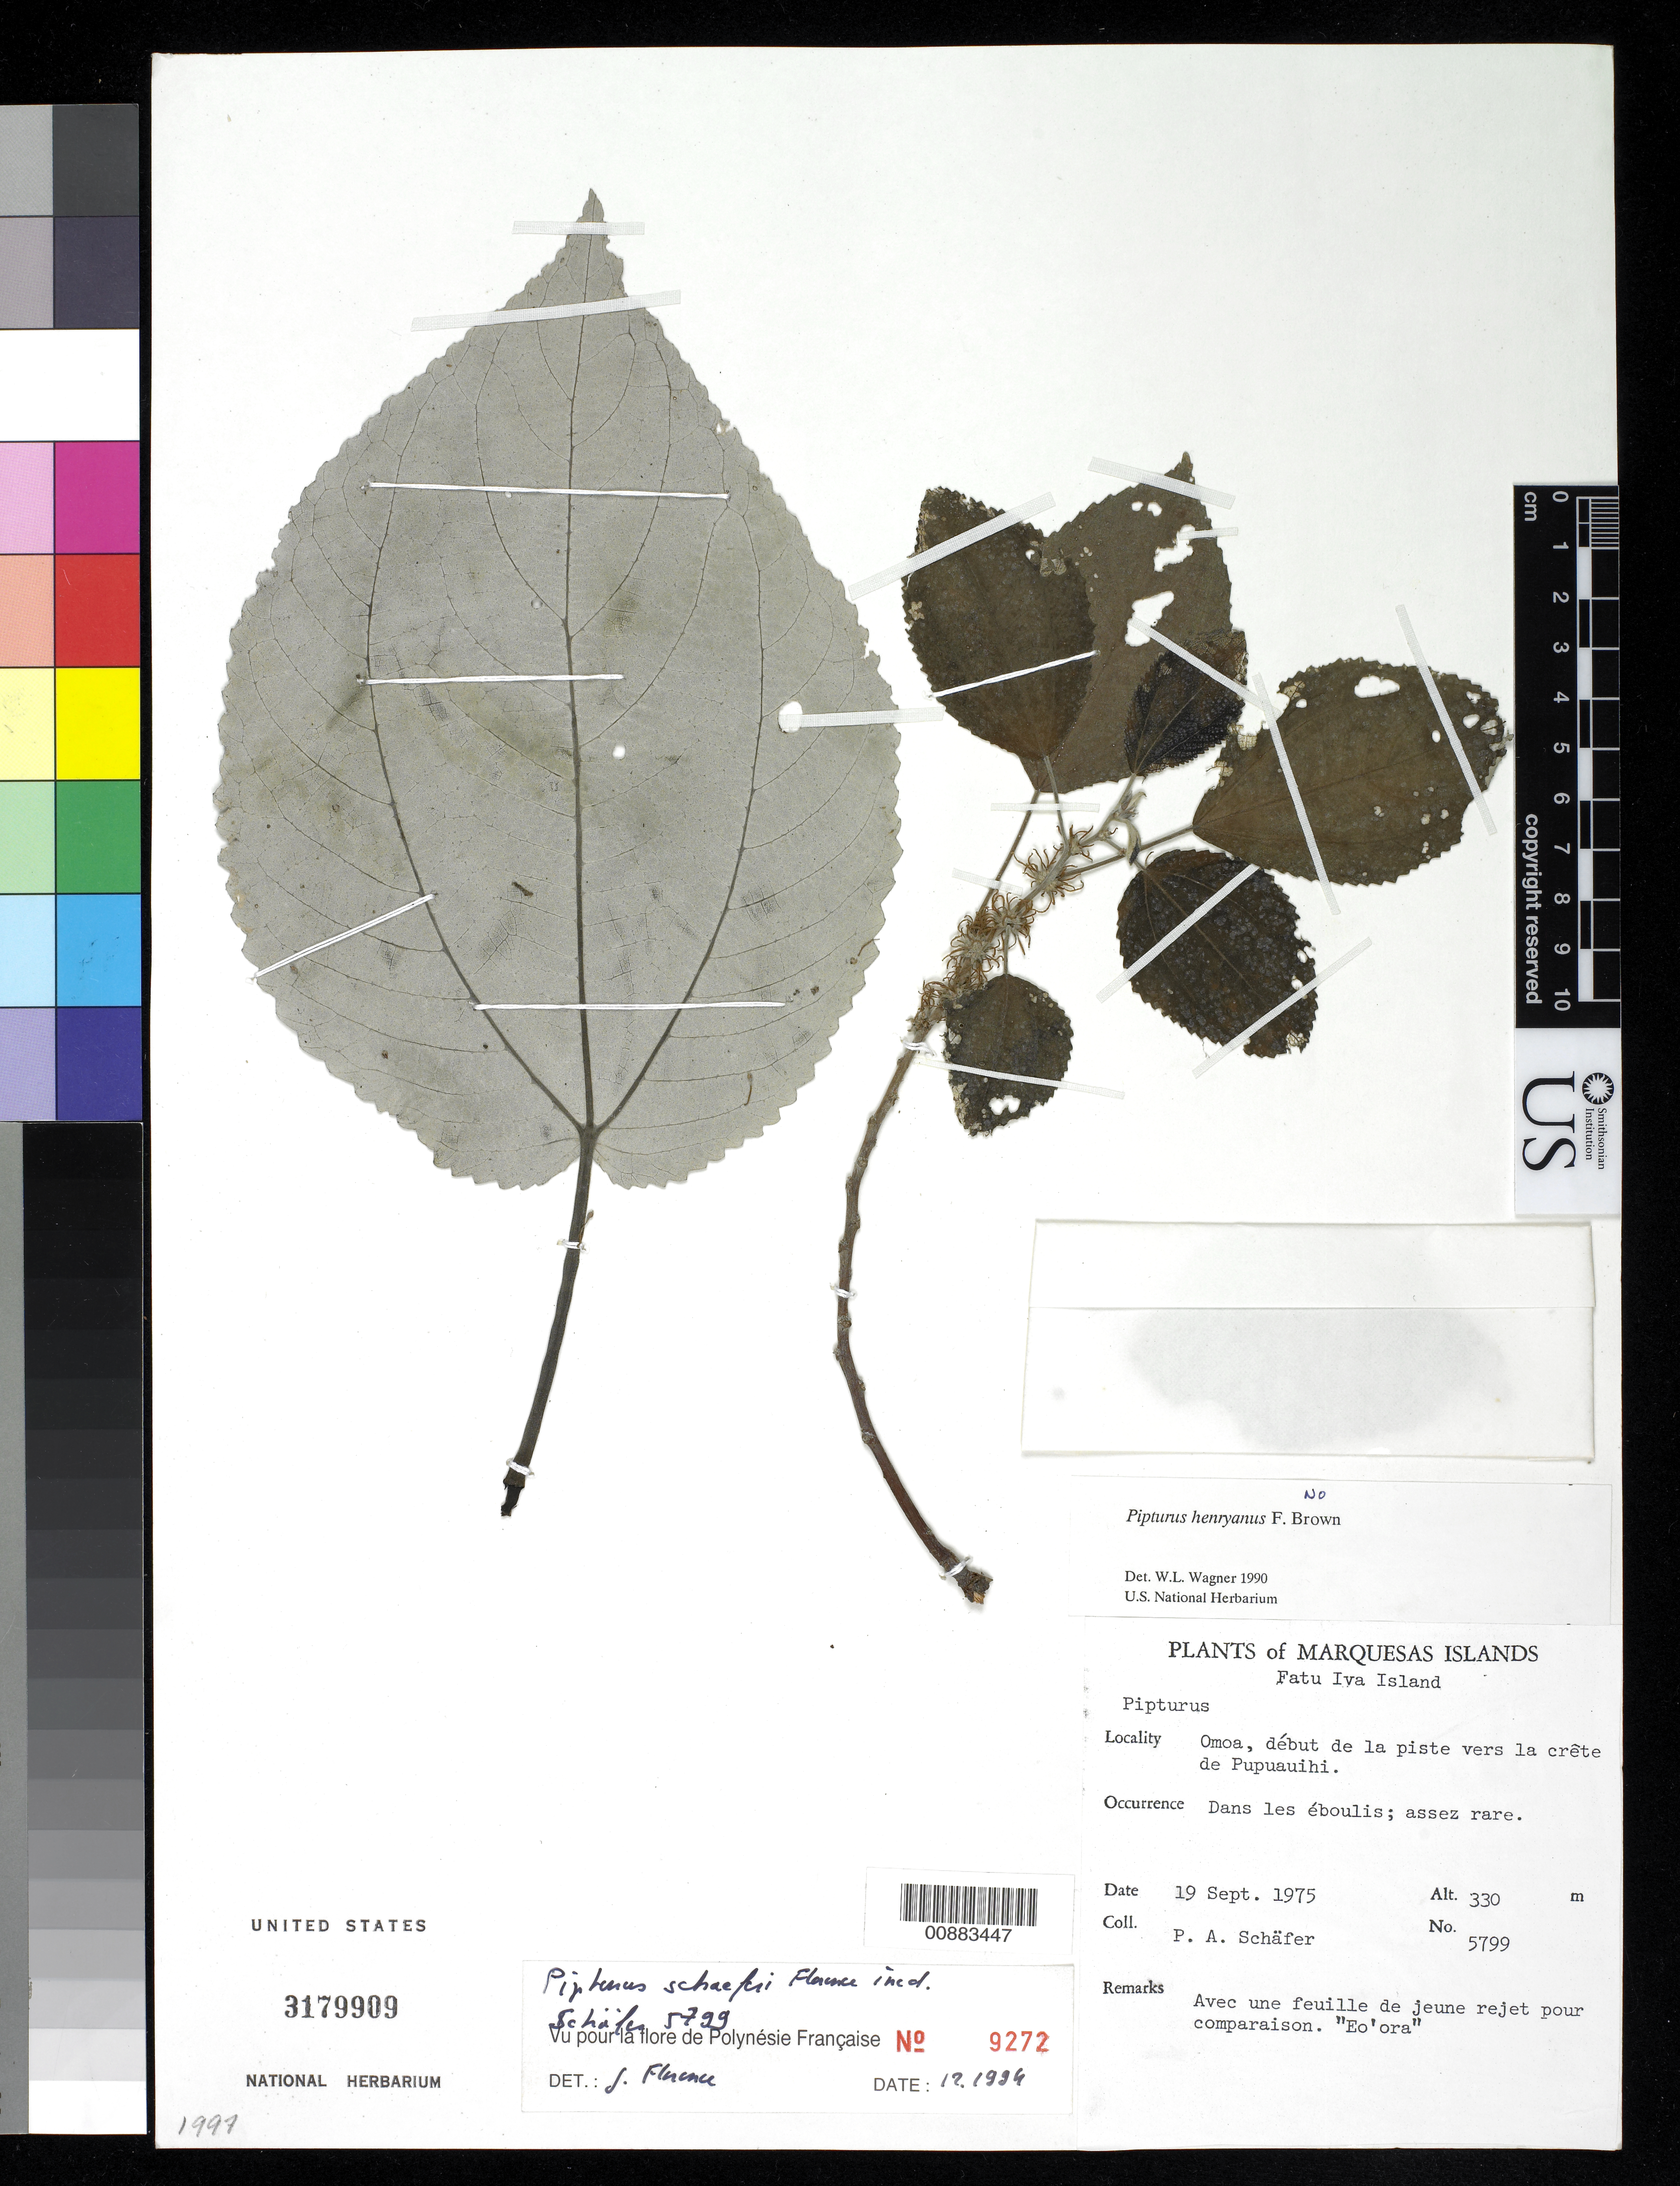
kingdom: Plantae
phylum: Tracheophyta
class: Magnoliopsida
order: Rosales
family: Urticaceae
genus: Pipturus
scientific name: Pipturus schaeferi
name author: J. Florence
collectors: P. Schafer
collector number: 5799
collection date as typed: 19 Sep 1975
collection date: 1975-09-19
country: French Polynesia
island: Fatu Hiva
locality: Omoa, debut de la piste vers la crete de Pupuauihi.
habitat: dans les eboulis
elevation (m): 330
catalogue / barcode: US 3179909